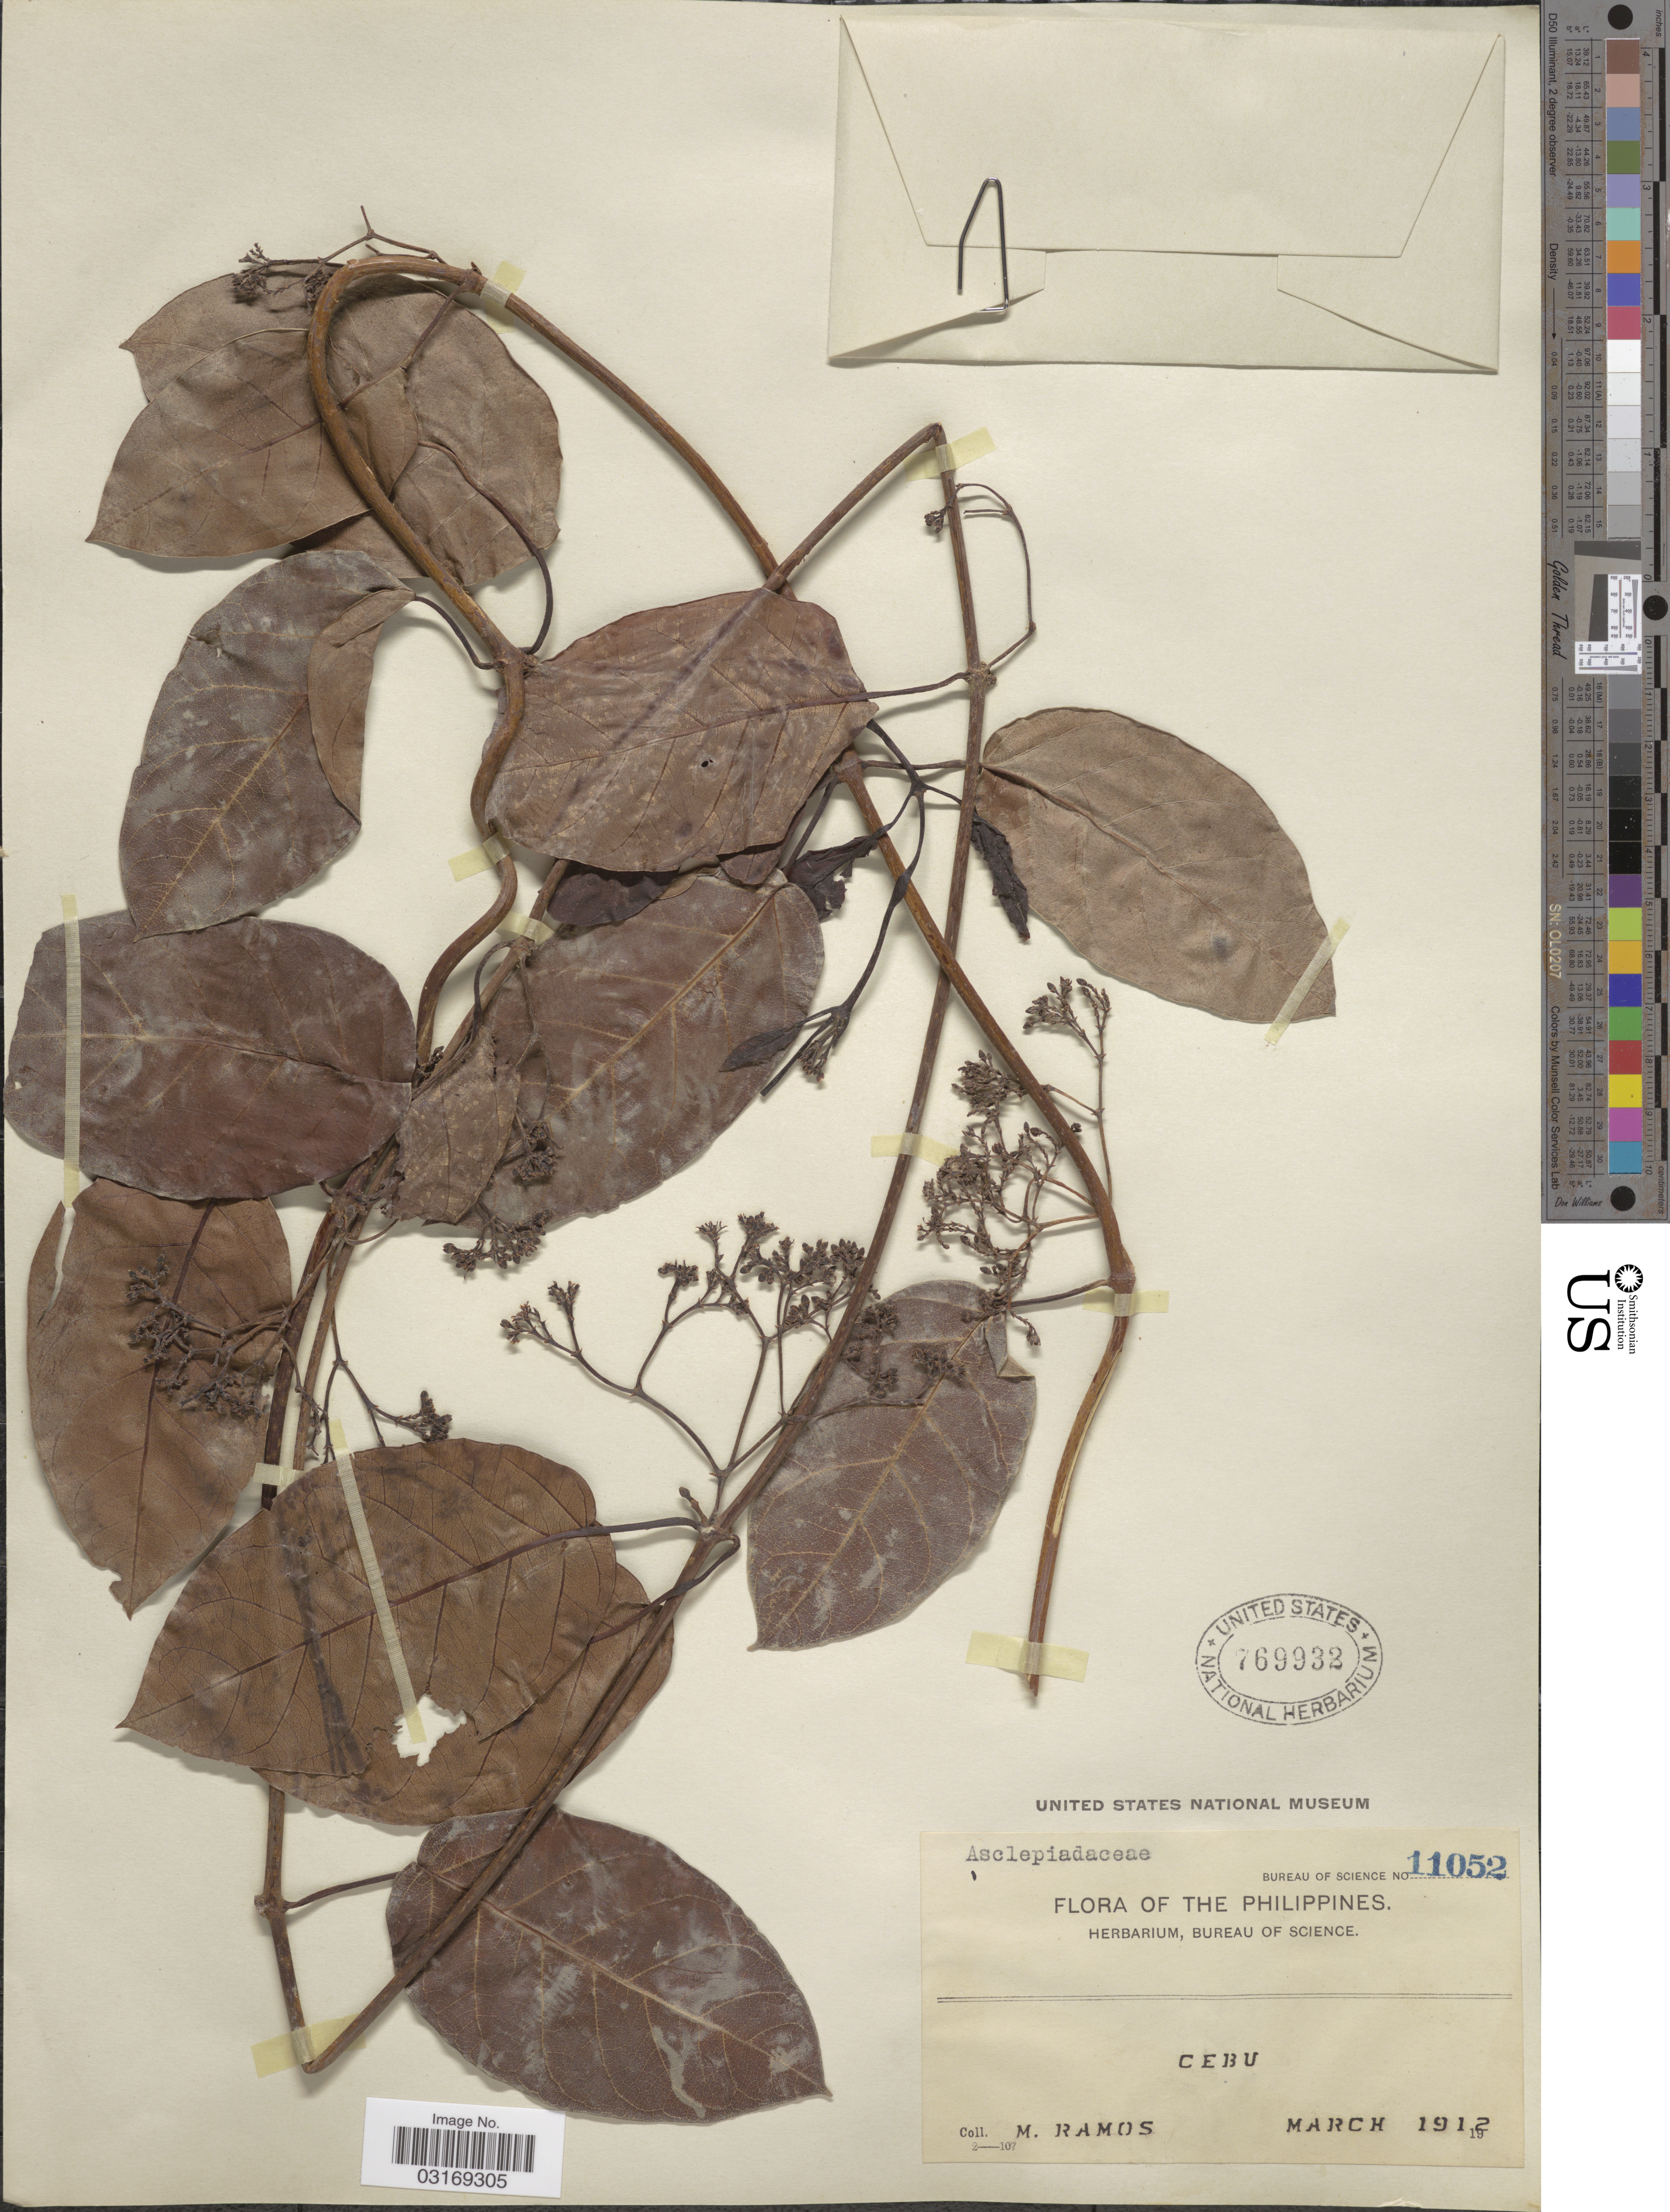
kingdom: Plantae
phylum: Tracheophyta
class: Magnoliopsida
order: Gentianales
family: Apocynaceae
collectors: M. Ramos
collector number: Bureau of Science 11052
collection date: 1912-03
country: Philippines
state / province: Central Visayas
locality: Cebu.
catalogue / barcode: US 769932